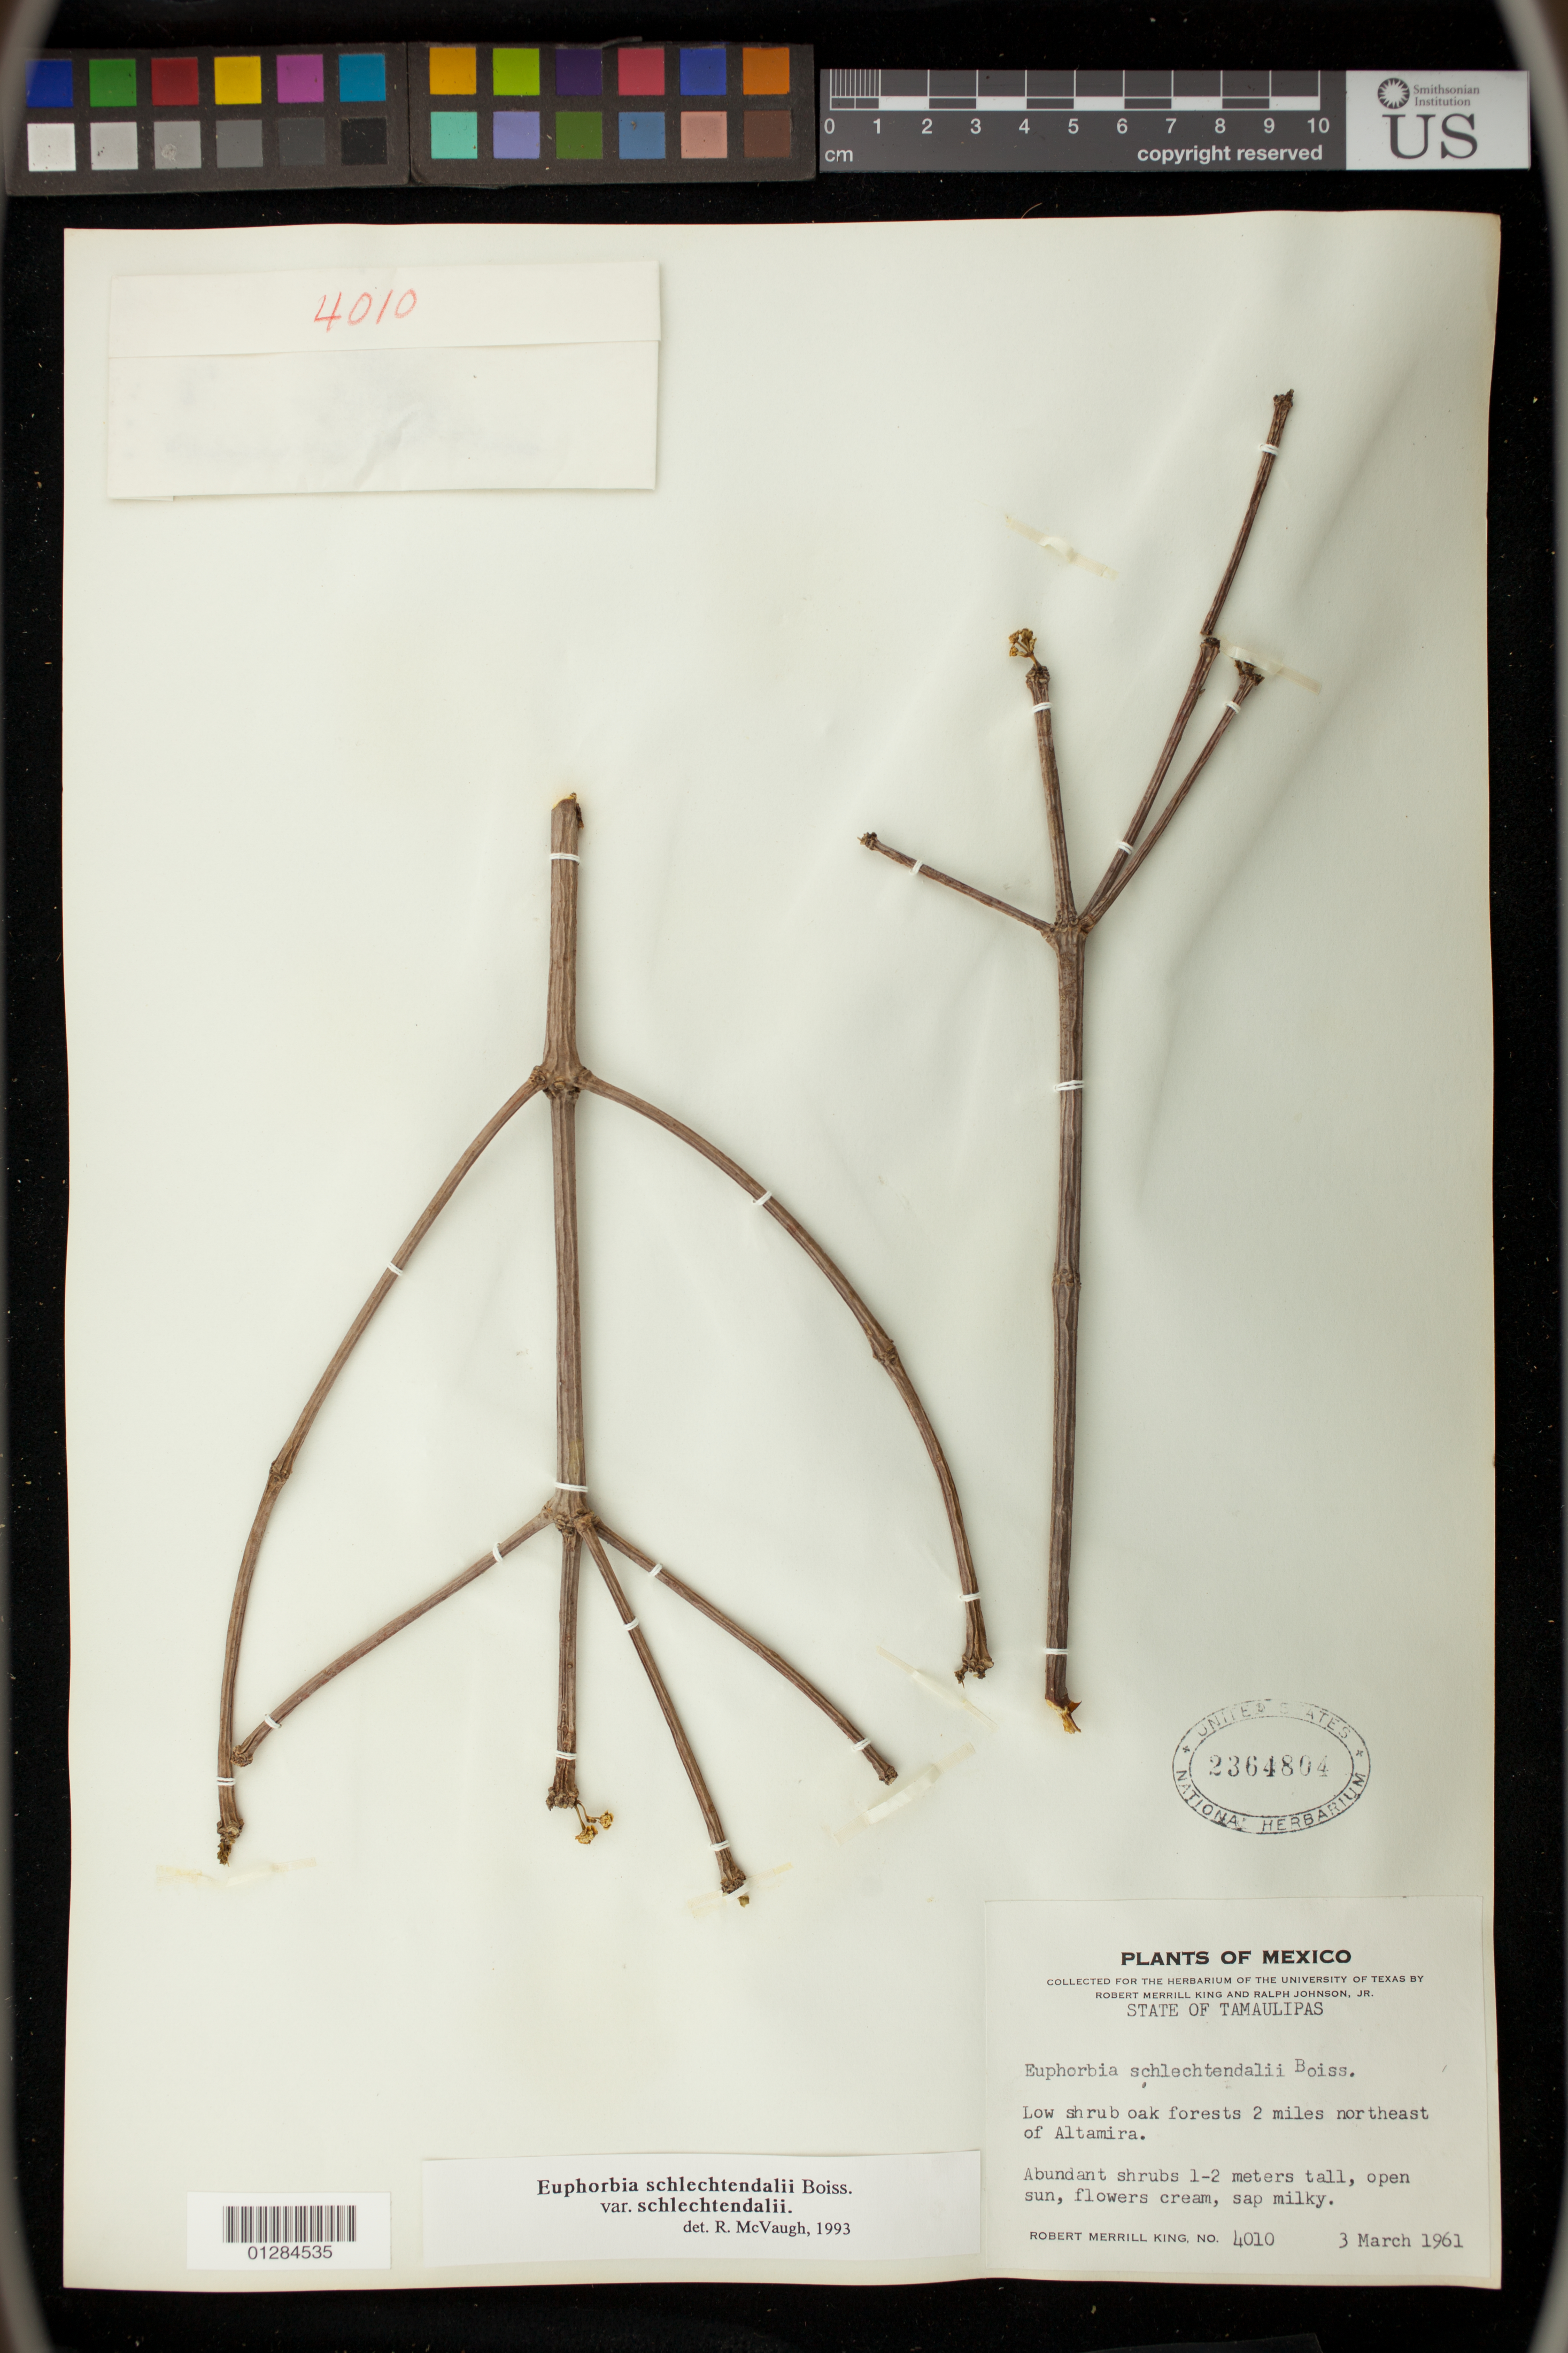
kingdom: Plantae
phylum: Tracheophyta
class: Magnoliopsida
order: Malpighiales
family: Euphorbiaceae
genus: Euphorbia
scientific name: Euphorbia schlechtendalii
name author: Boiss.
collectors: R. M. King & R. Johnson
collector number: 4010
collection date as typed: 03 Mar 1961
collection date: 1961-03-03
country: Mexico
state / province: Tamaulipas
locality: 2 miles northeast of Altamira.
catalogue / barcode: US 2364804